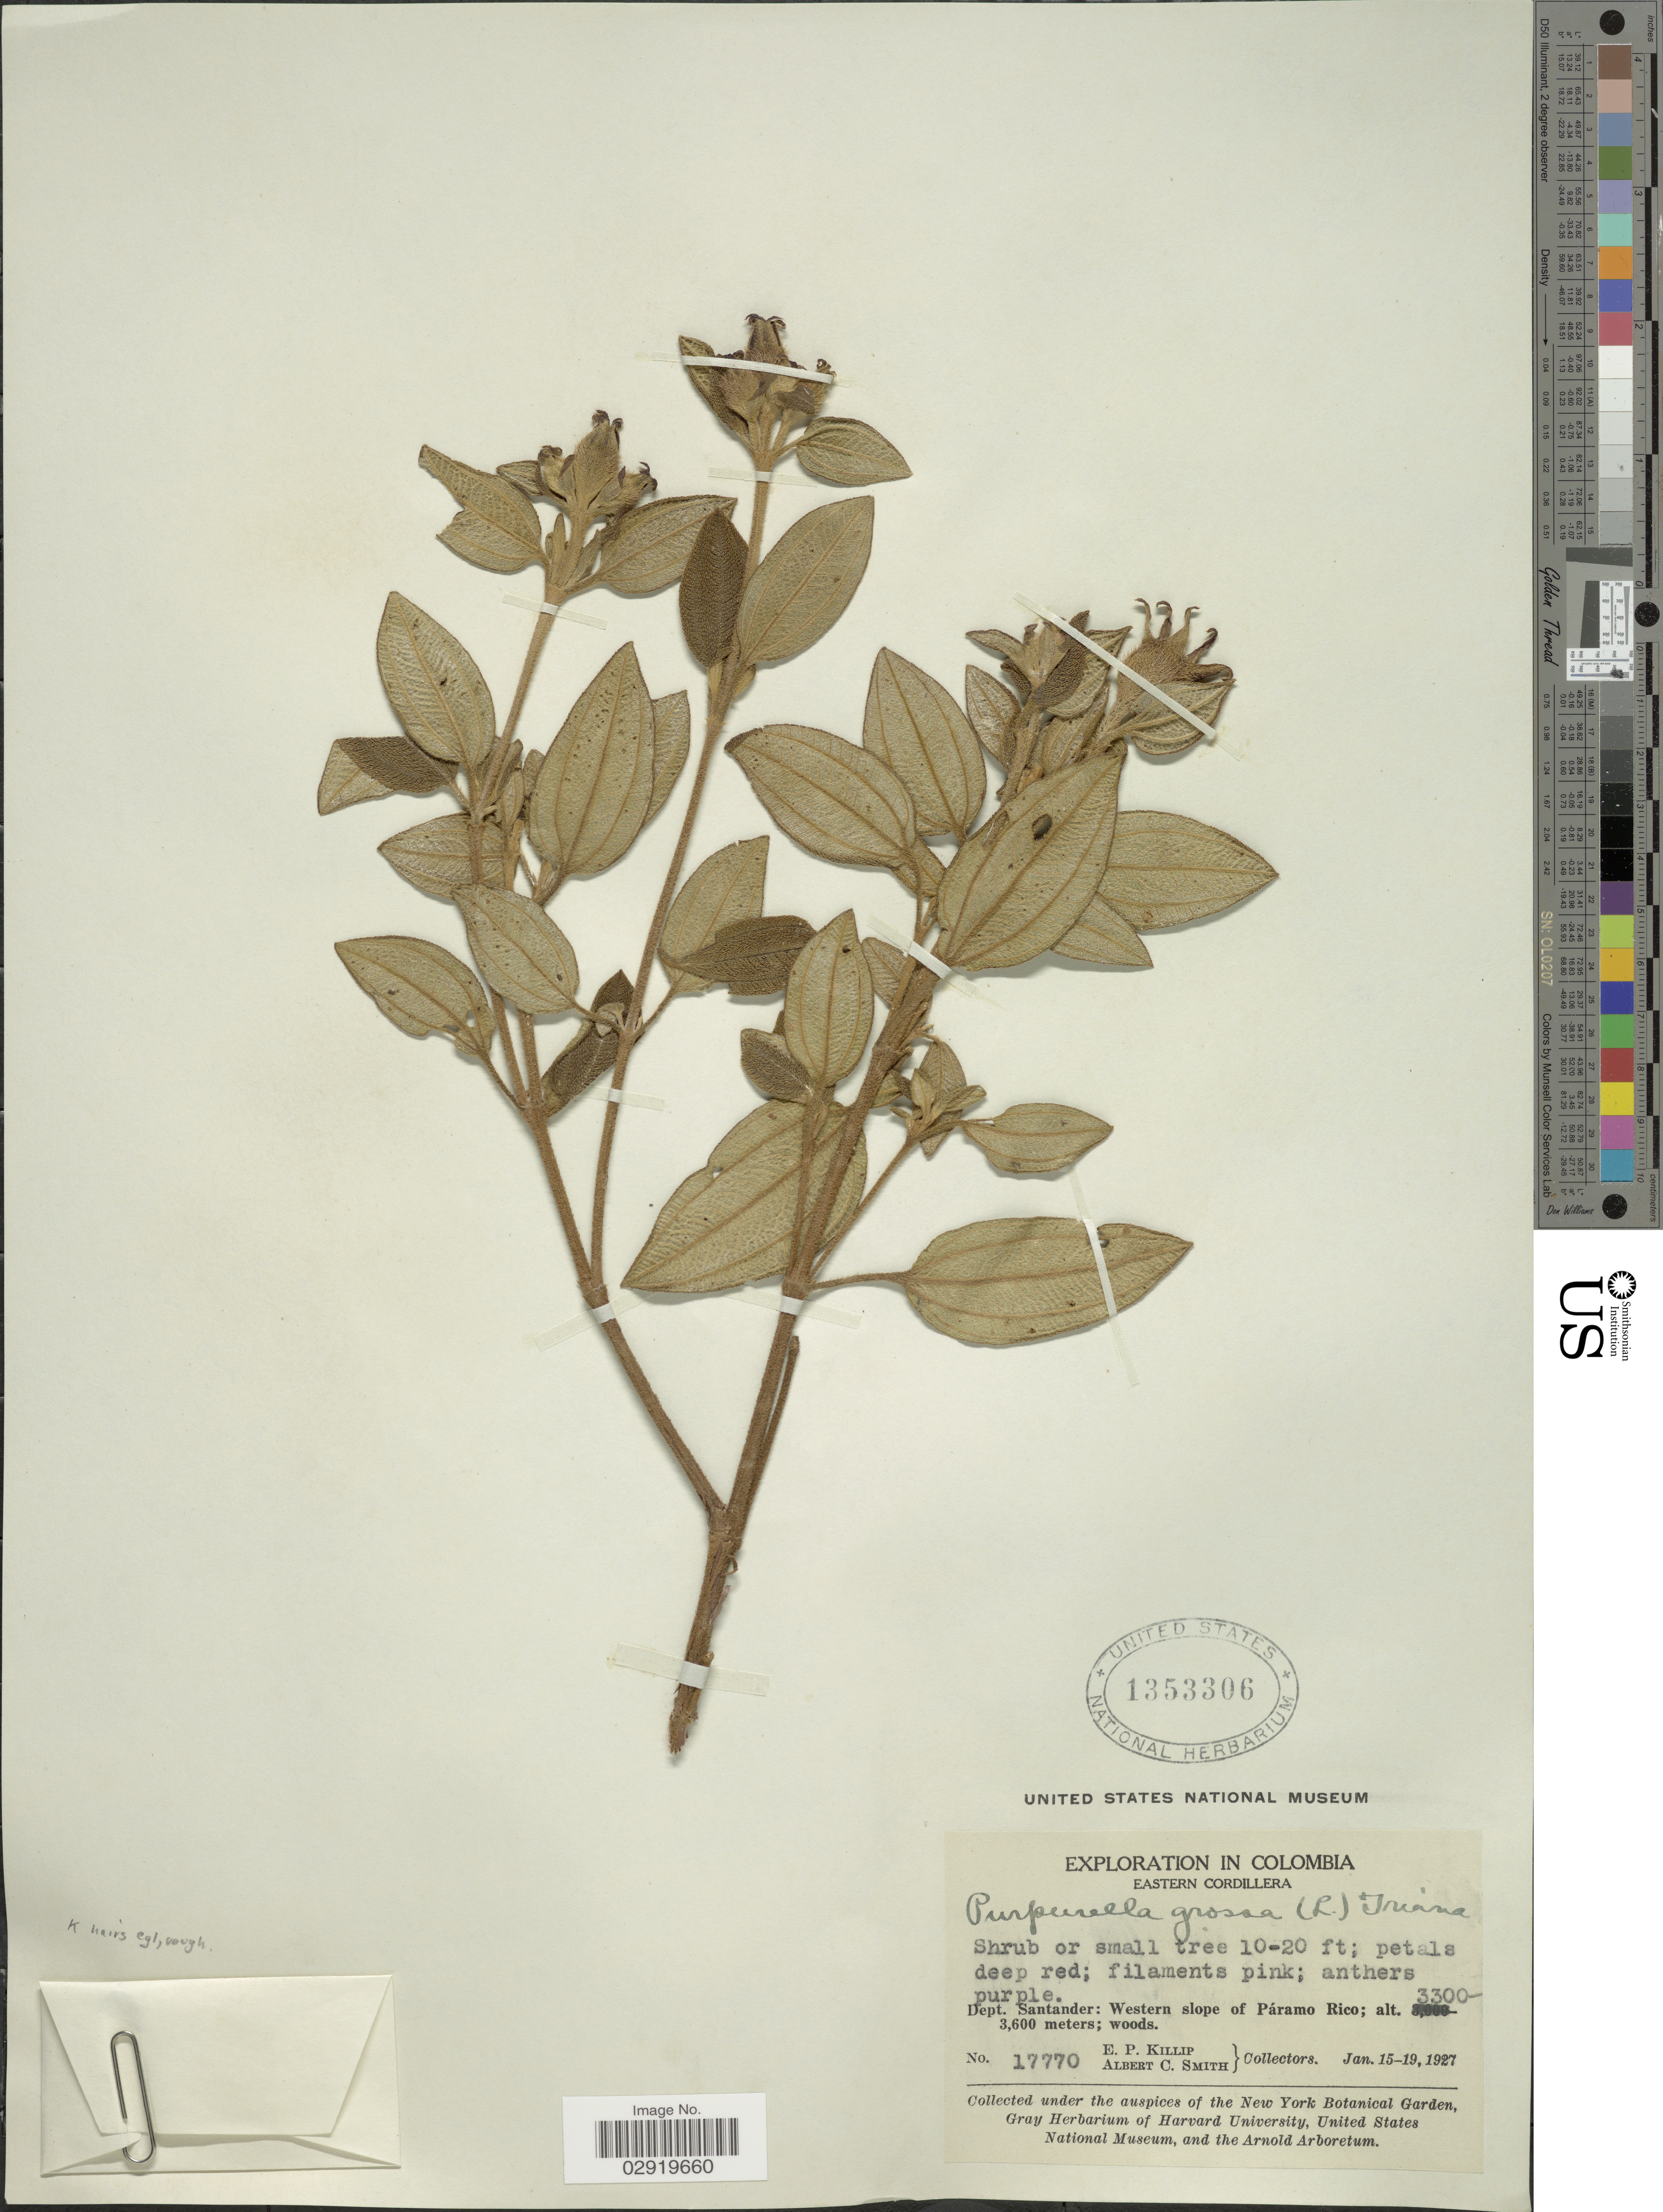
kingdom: Plantae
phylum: Tracheophyta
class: Magnoliopsida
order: Myrtales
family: Melastomataceae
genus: Chaetogastra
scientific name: Chaetogastra grossa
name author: (L. f.) P.J.F. Guim. & Michelang.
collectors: E. P. Killip & A. C. Smith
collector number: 17770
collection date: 1927-01-15/1927-01-19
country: Colombia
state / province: Santander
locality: Eastern Cordillera. Dept. Santander: Western slope of Páramo Rico.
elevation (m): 3300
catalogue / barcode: US 1353306